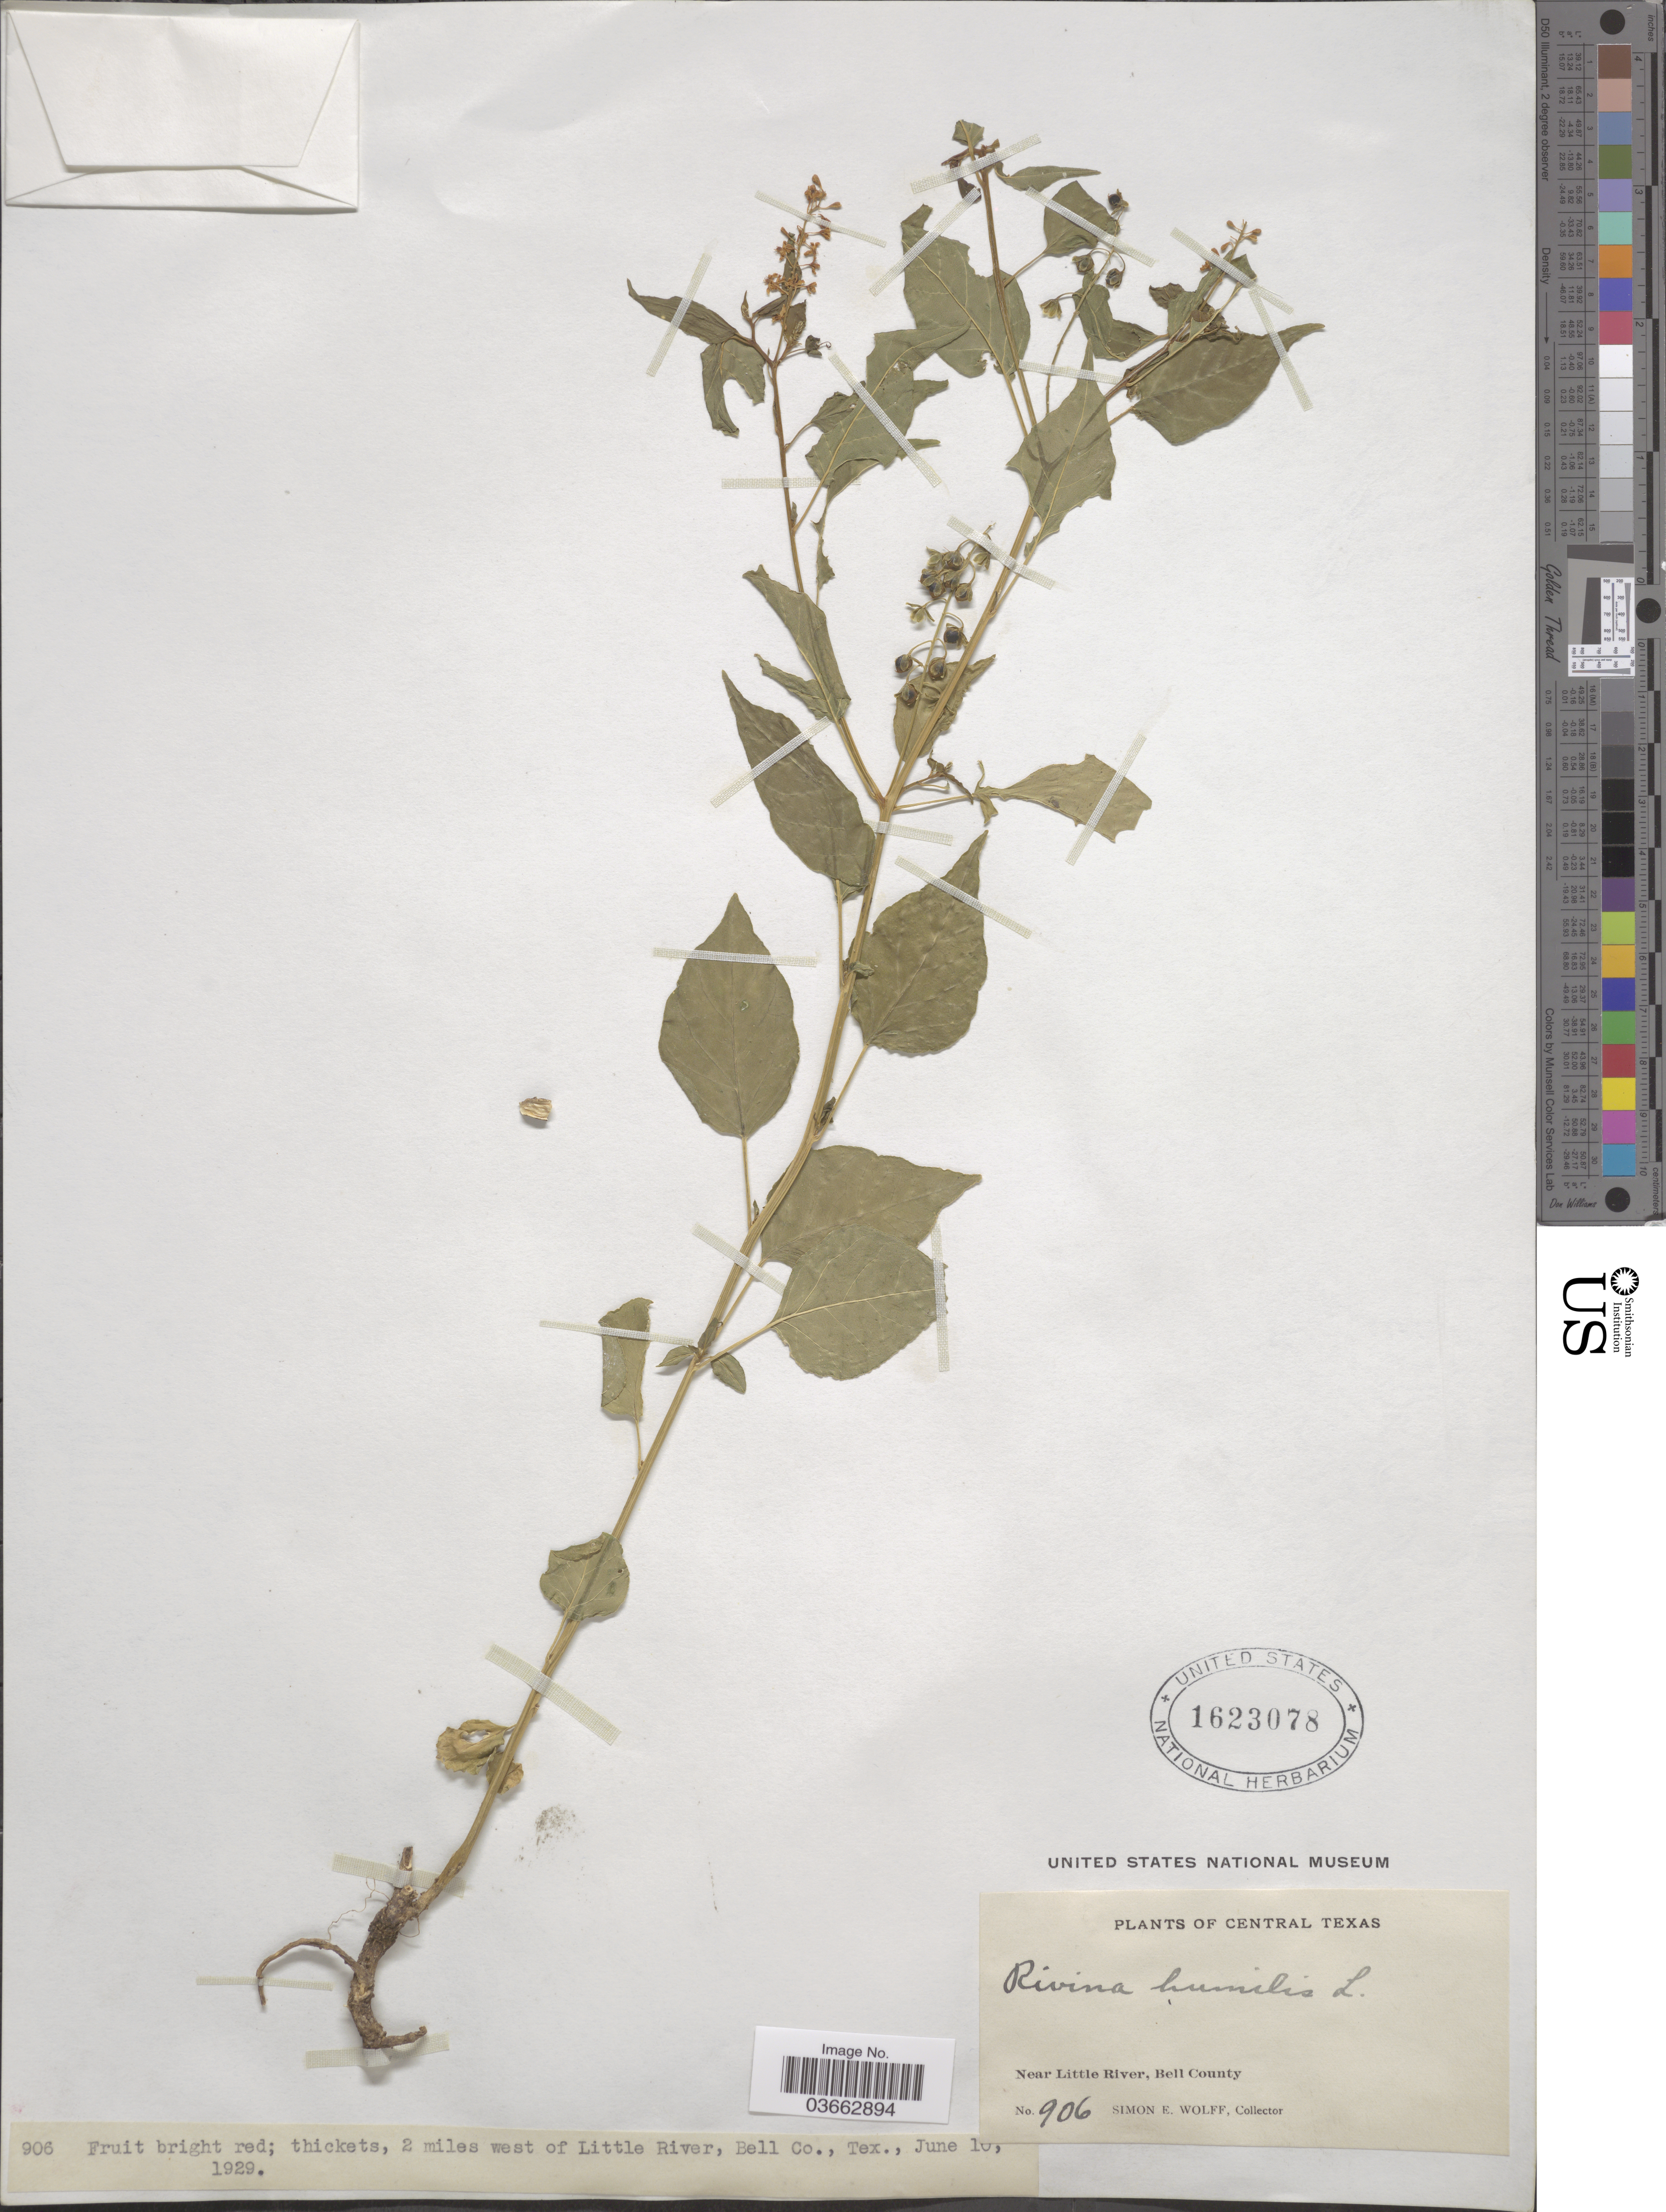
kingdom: Plantae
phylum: Tracheophyta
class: Magnoliopsida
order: Caryophyllales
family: Phytolaccaceae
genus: Rivina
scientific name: Rivina humilis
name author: L.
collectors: S. E. Wolff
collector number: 906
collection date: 1929-06-10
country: United States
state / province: Texas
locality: Central Texas. 2 miles west of Little River, Bell Co. Near Little River, Bell County.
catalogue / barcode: US 1623078